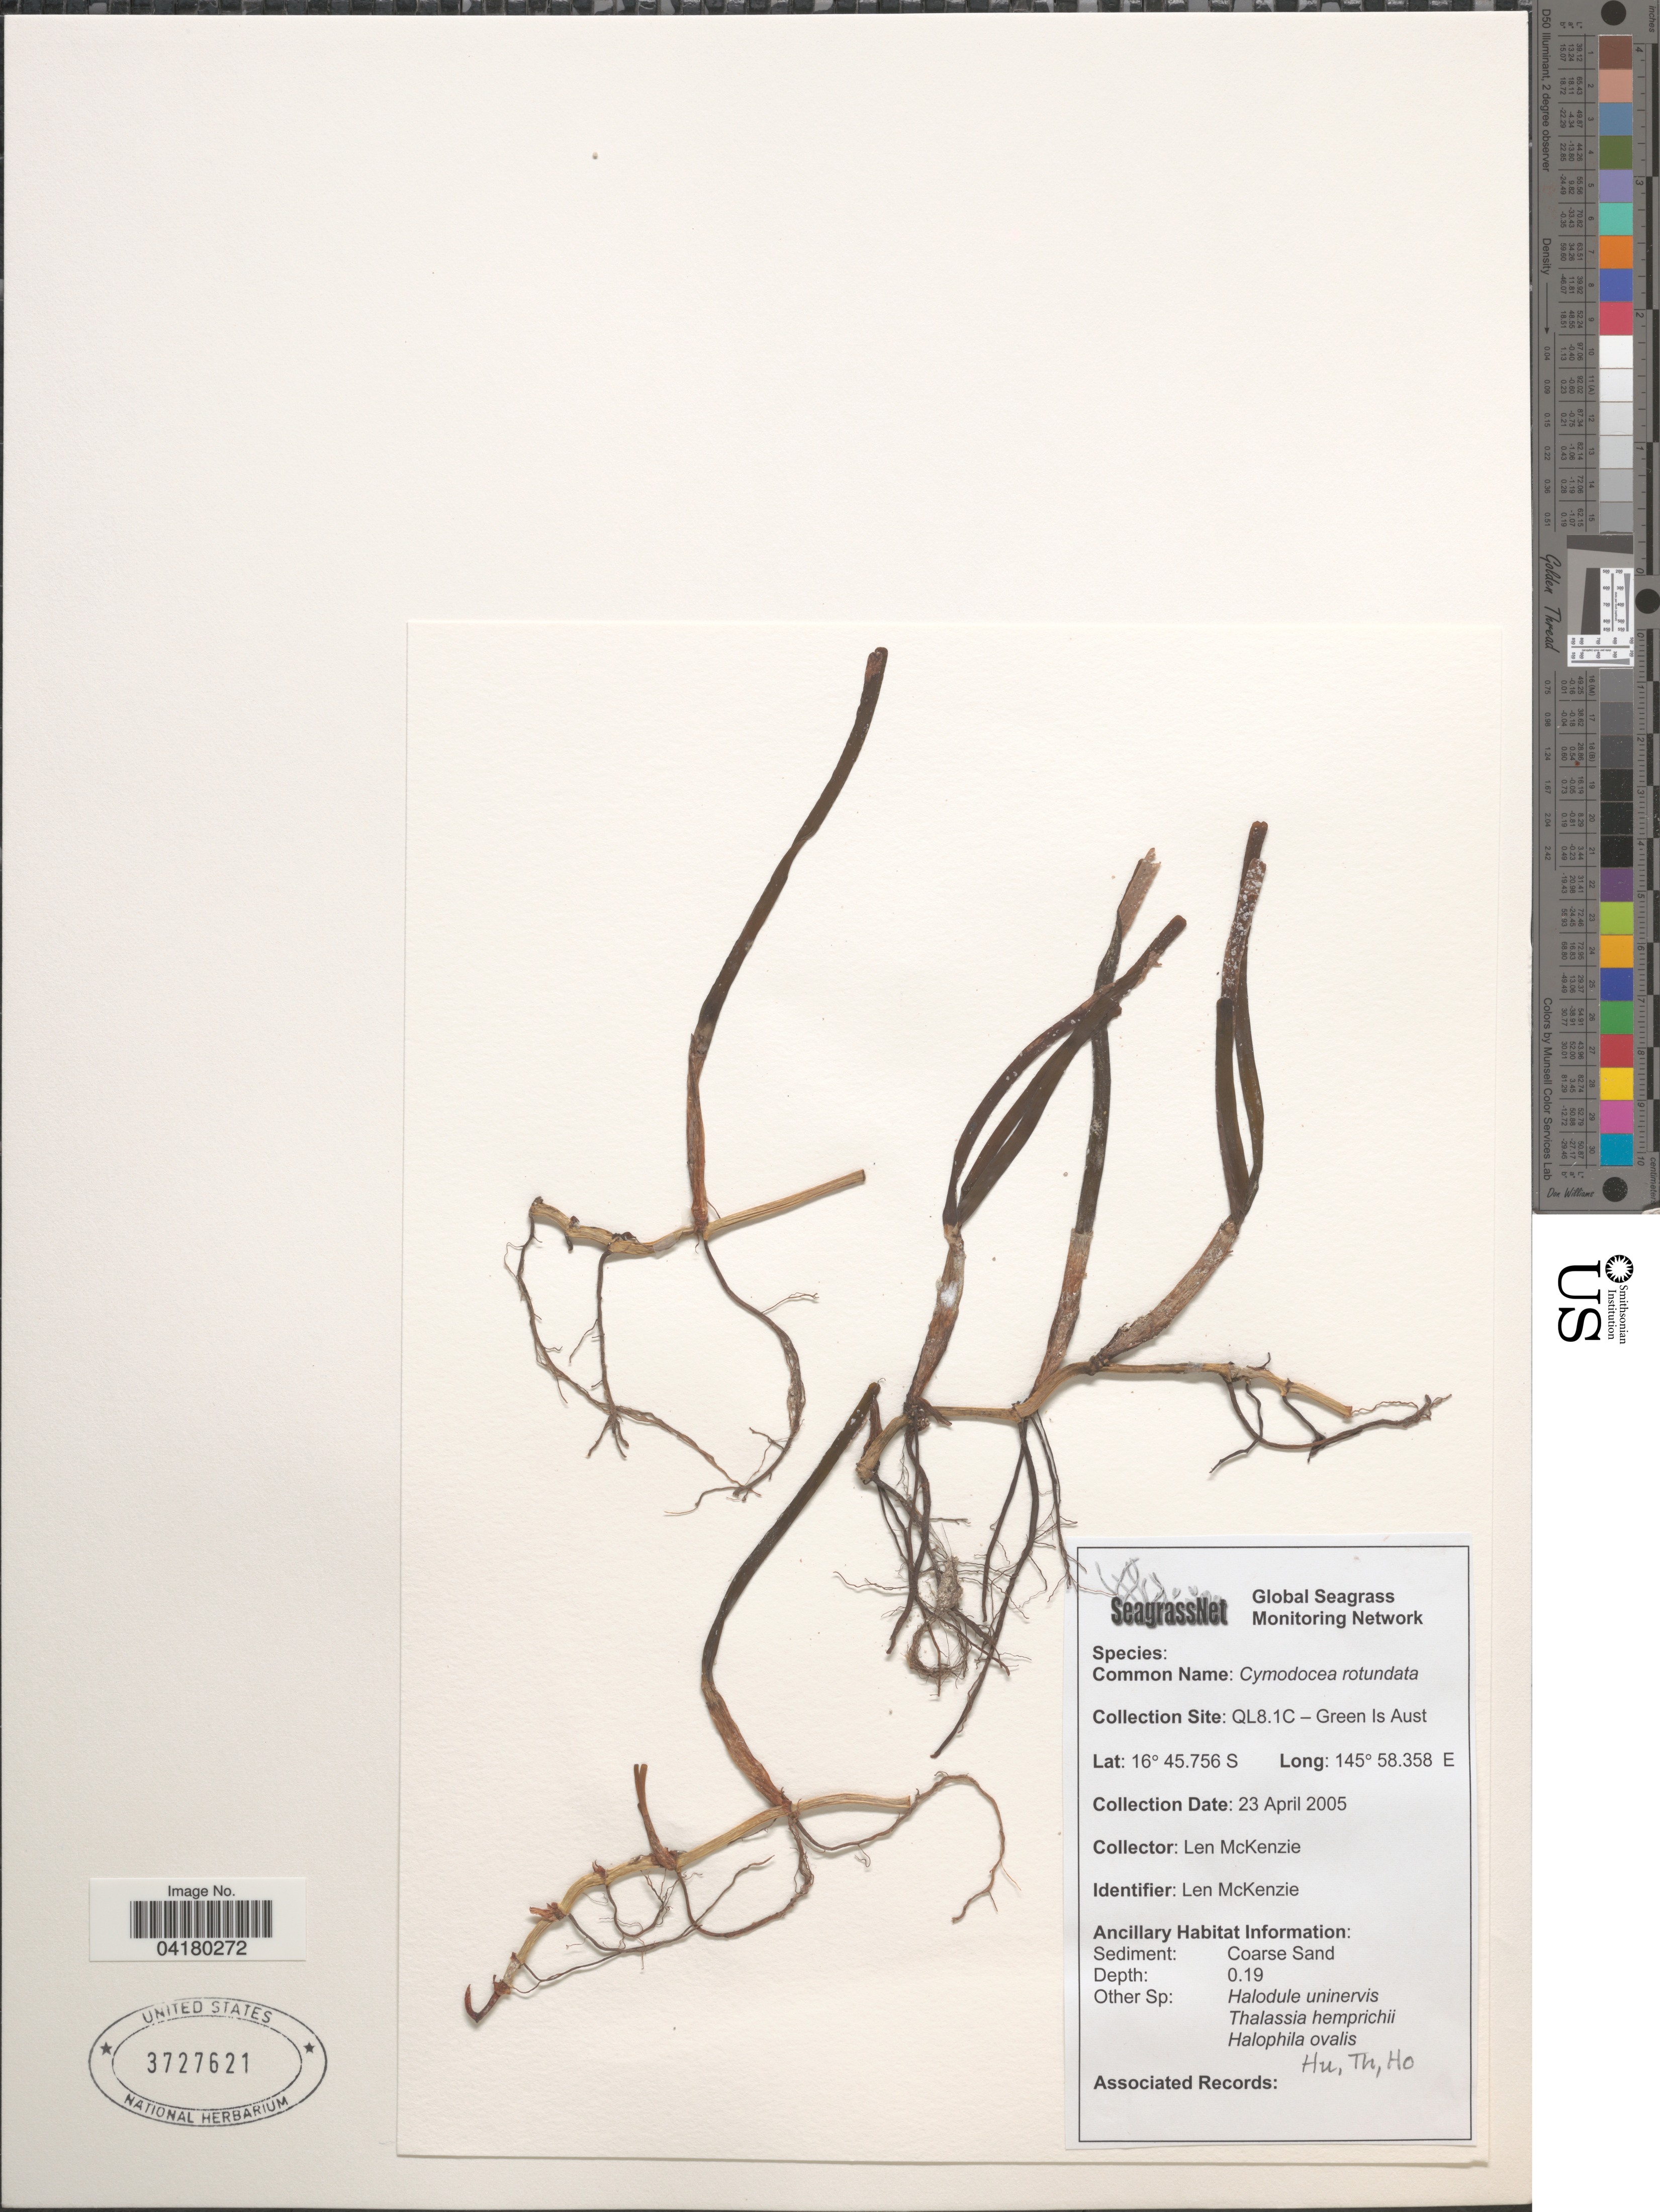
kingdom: Plantae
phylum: Tracheophyta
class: Liliopsida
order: Alismatales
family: Cymodoceaceae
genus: Cymodocea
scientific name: Cymodocea rotundata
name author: Asch. & Schweinf.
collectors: L. McKenzie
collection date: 2005-04-23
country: Australia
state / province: Queensland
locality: QL8.1C - Green Is.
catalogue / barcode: US 3727621